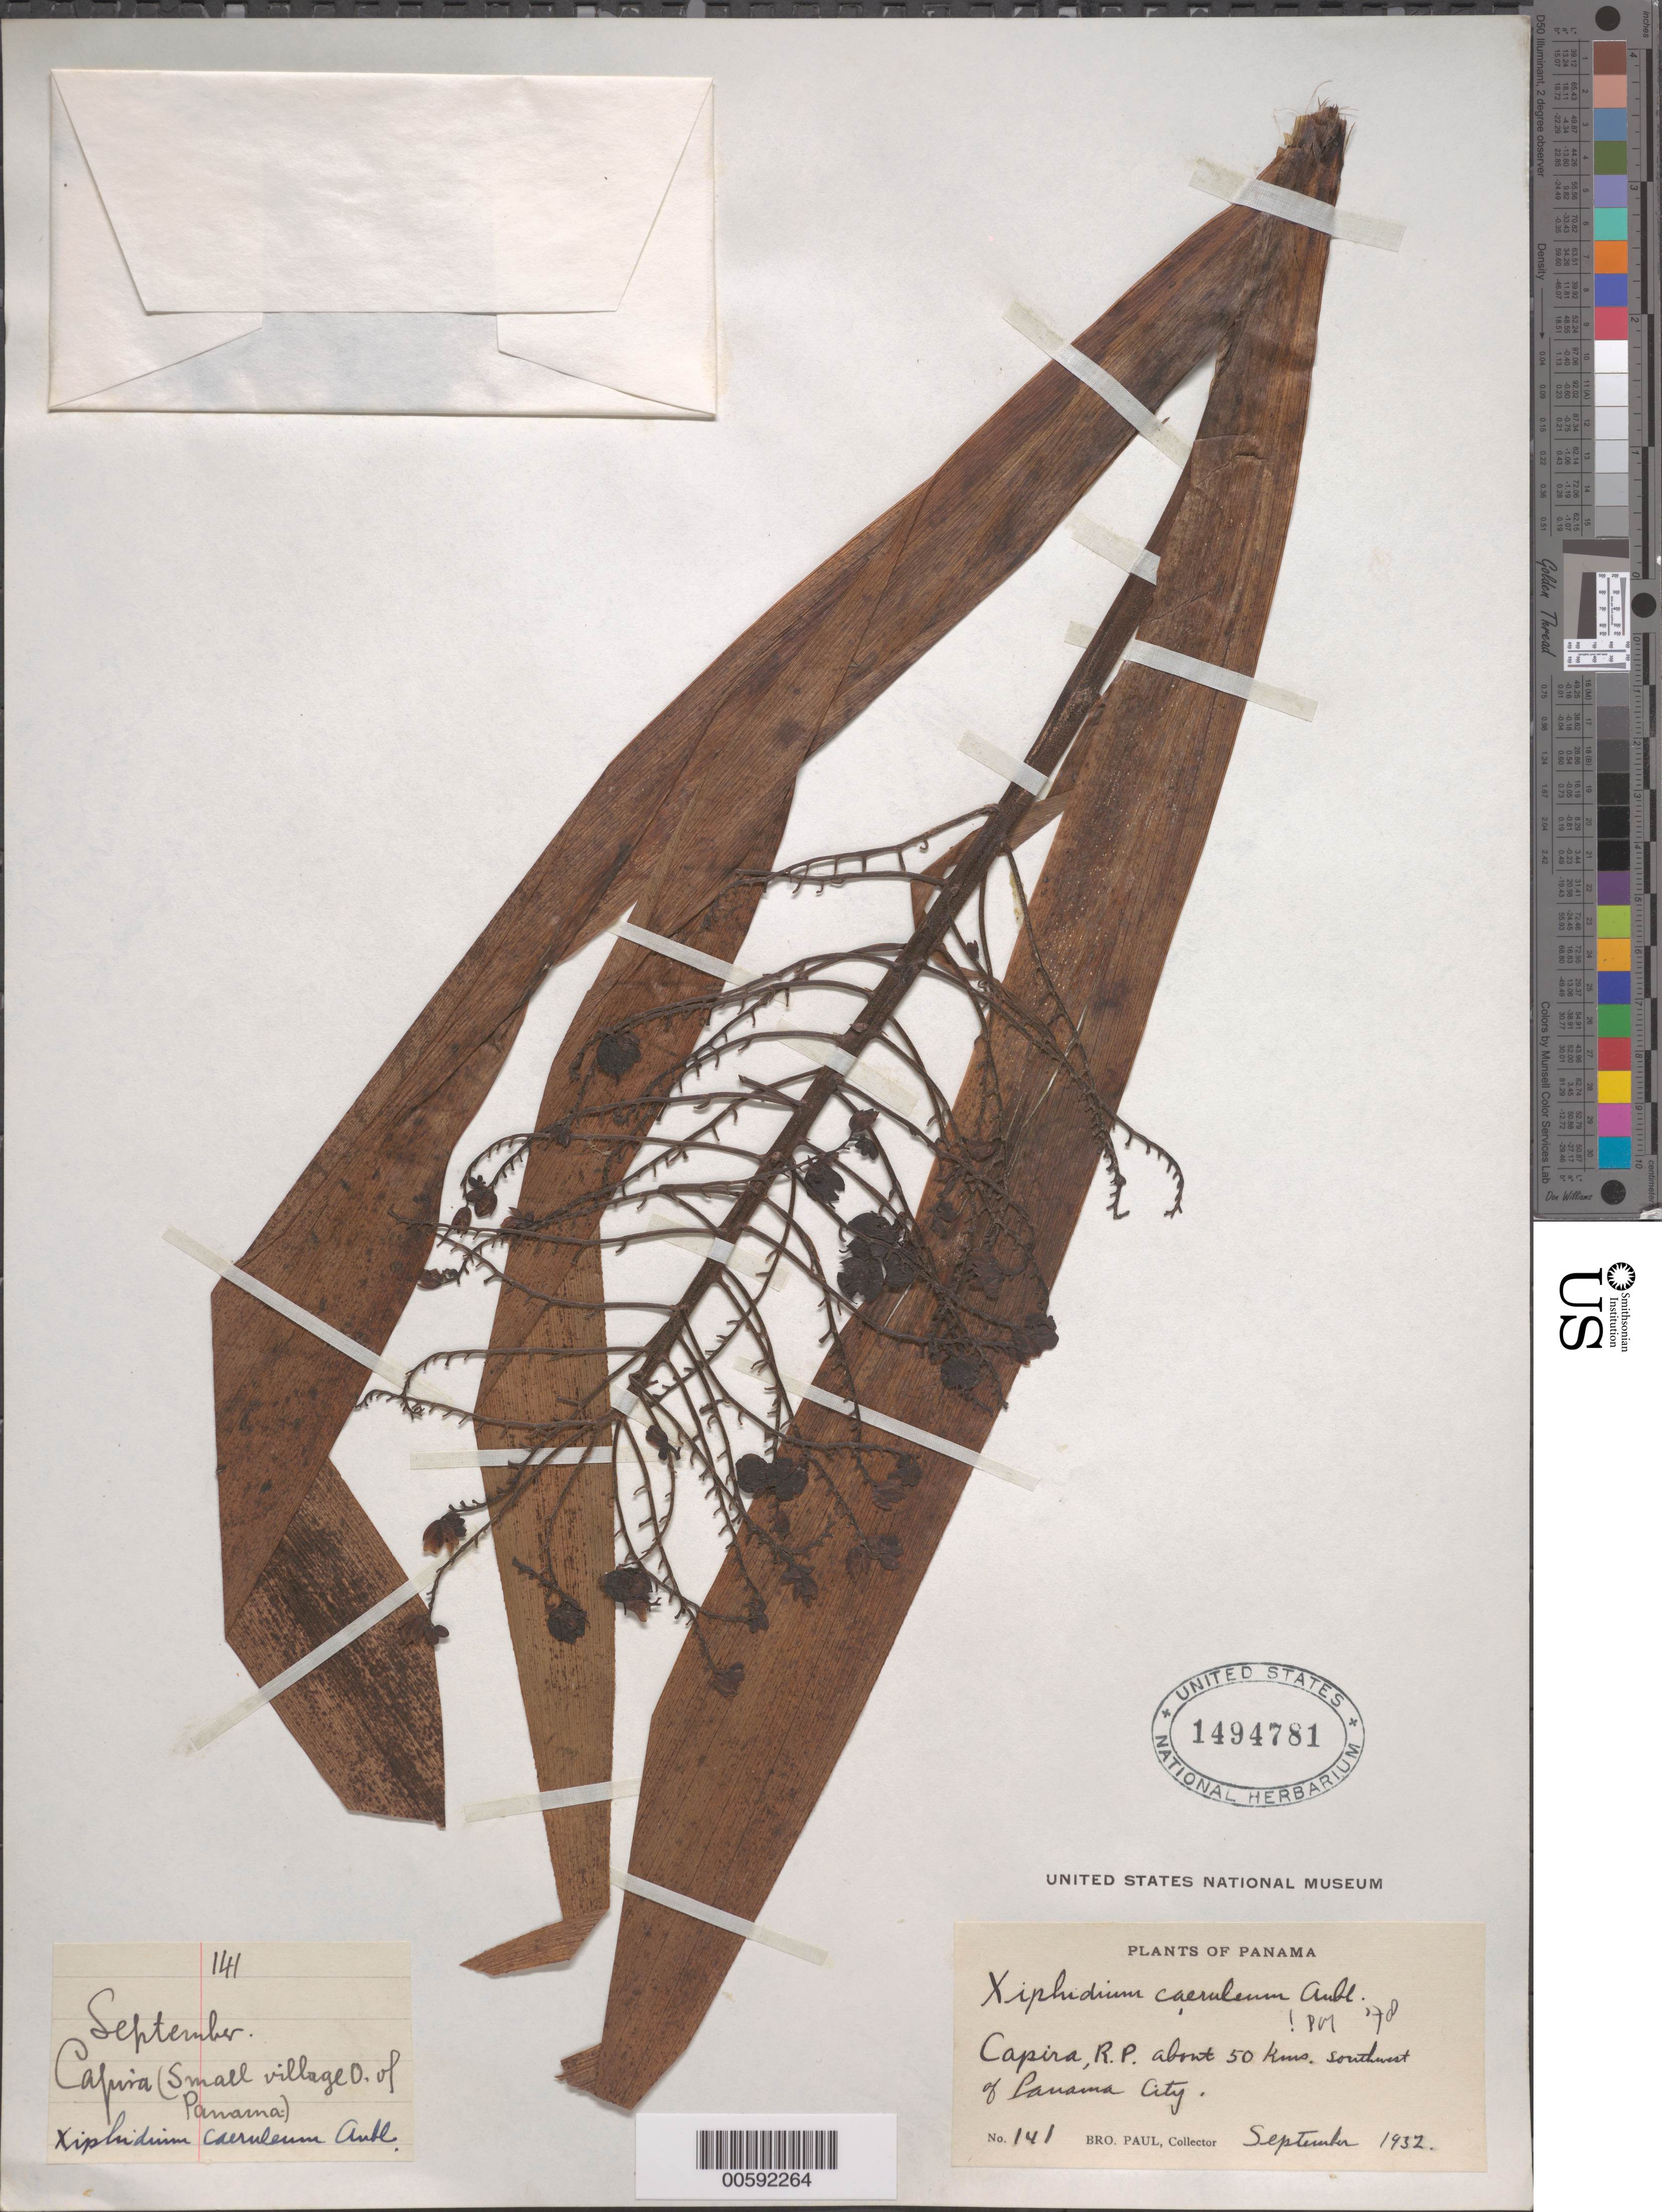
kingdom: Plantae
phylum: Tracheophyta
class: Liliopsida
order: Commelinales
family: Haemodoraceae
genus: Xiphidium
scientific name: Xiphidium caeruleum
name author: Aubl.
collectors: B. Paul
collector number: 141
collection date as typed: Sep 1932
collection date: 1932-09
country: Panama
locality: Capira, SW of Panama City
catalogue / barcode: US 1494781